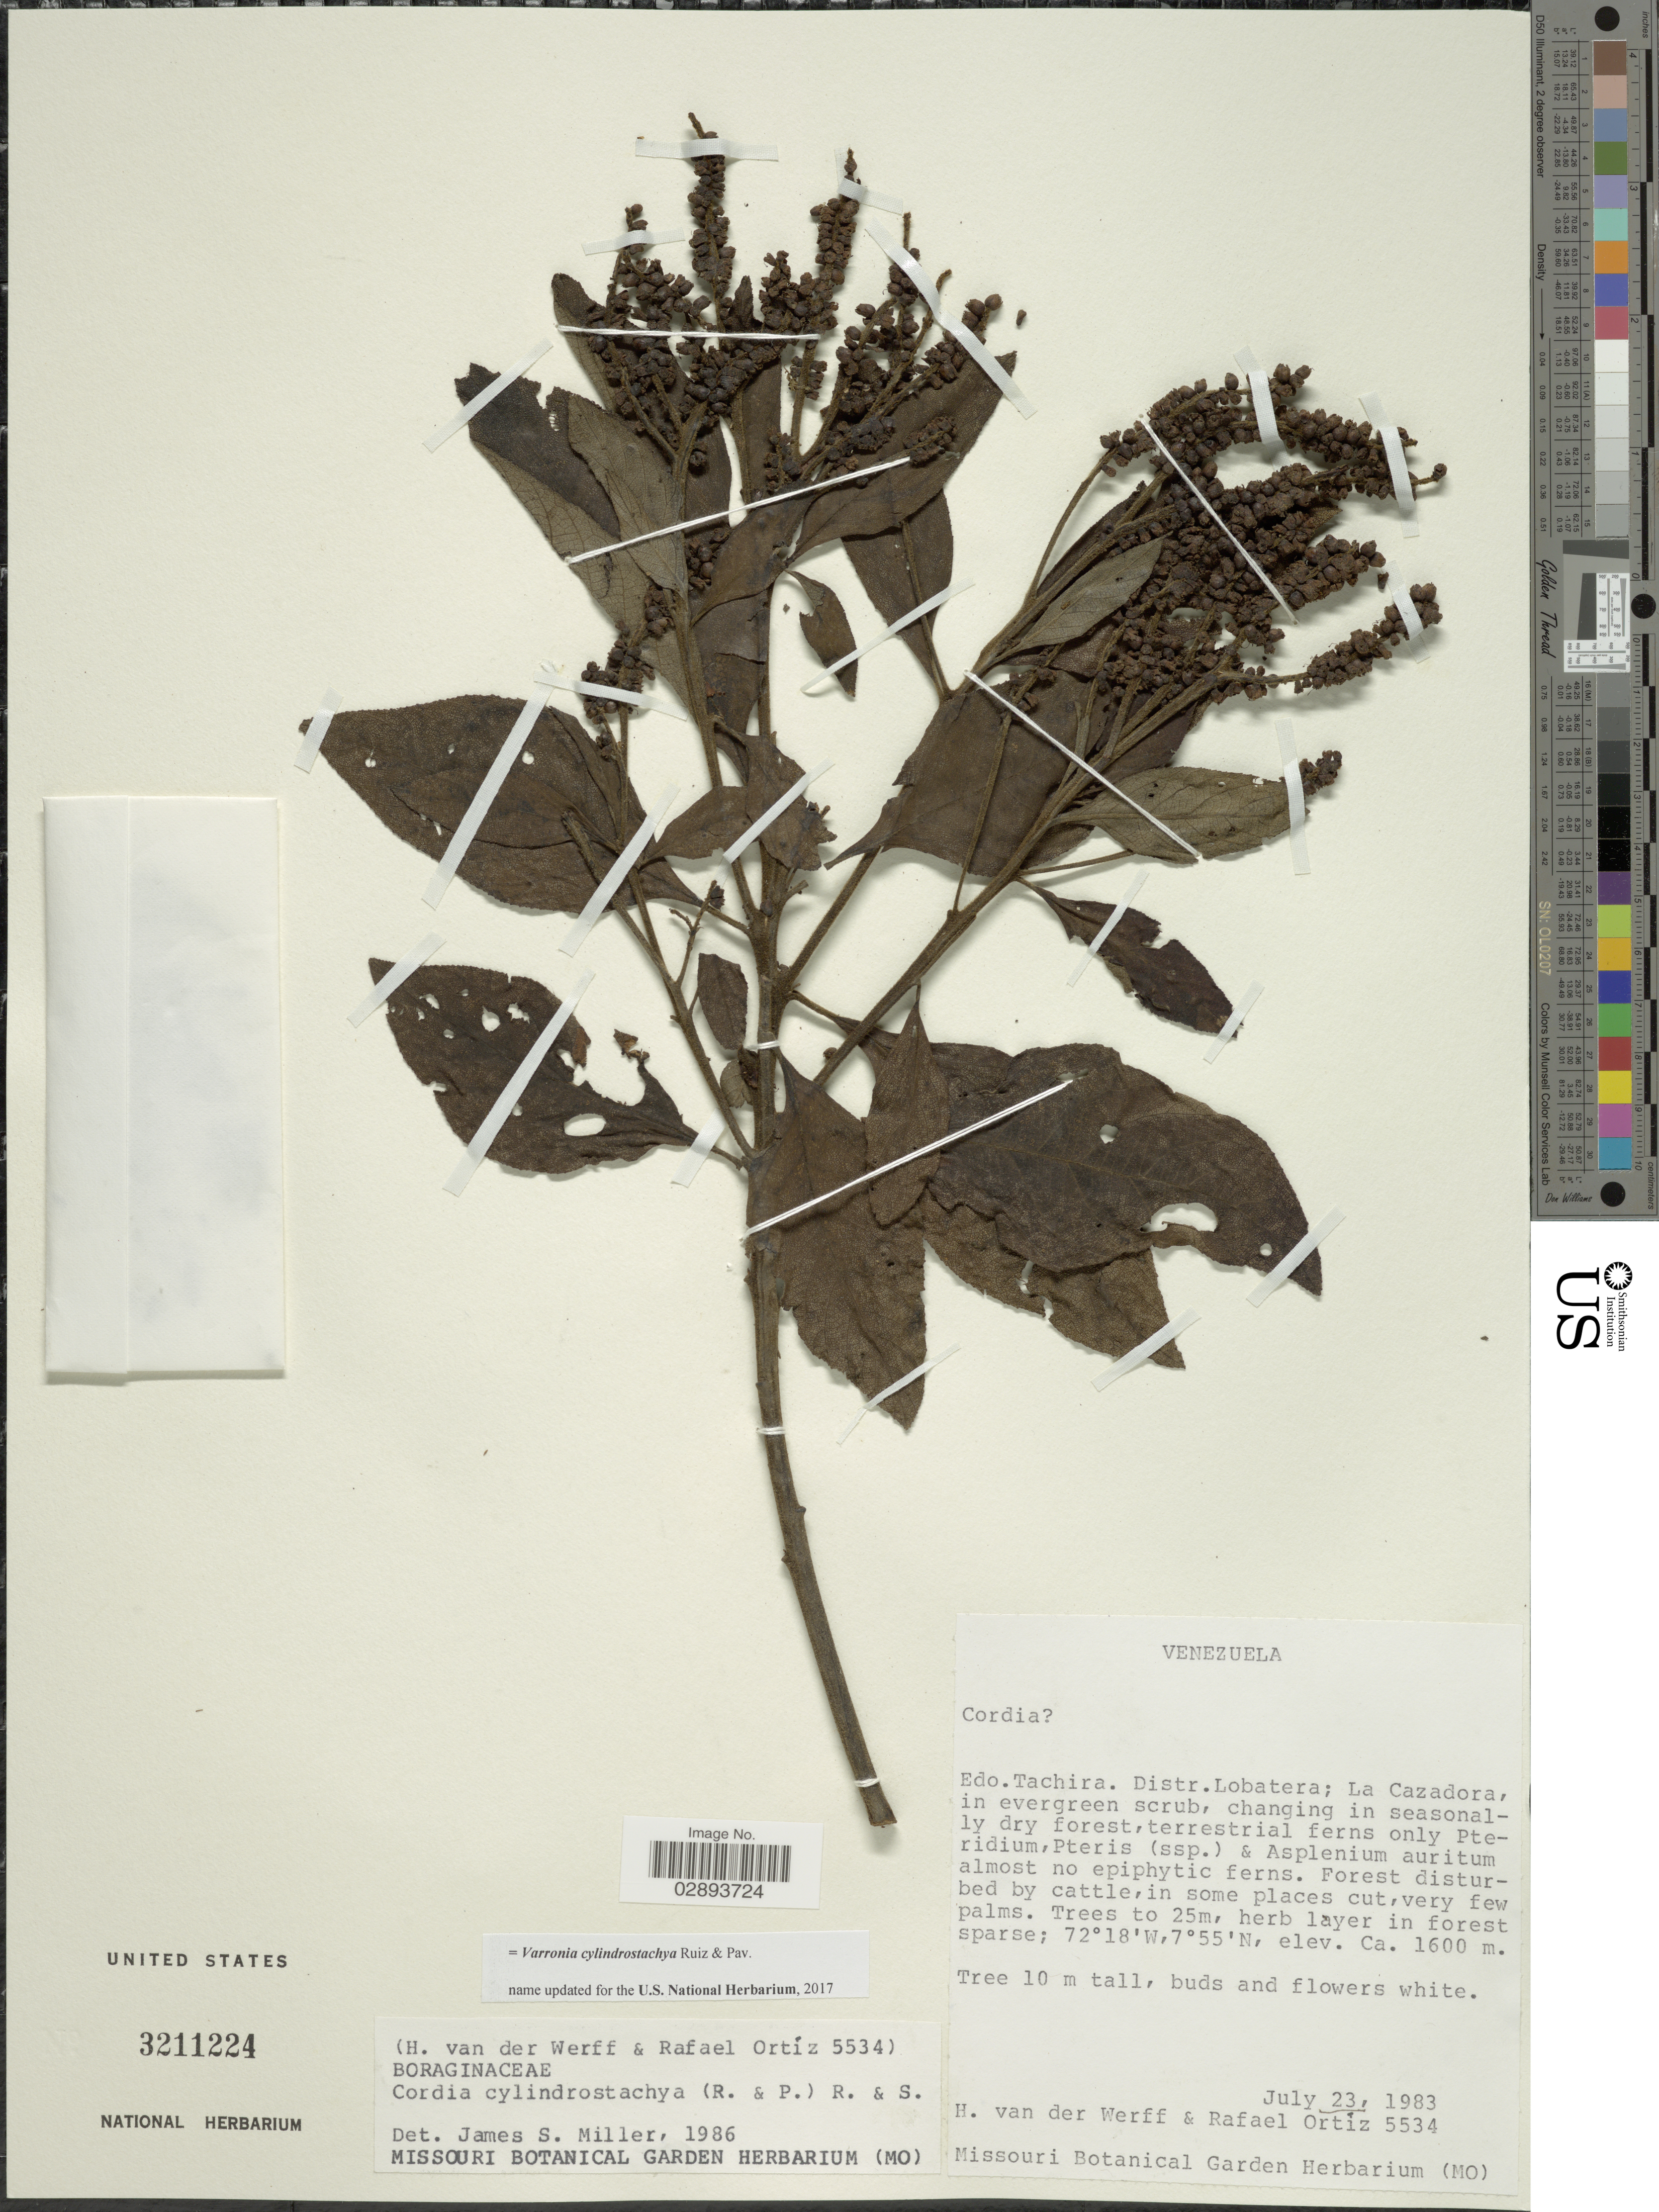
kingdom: Plantae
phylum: Tracheophyta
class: Magnoliopsida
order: Boraginales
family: Cordiaceae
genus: Varronia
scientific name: Varronia cylindrostachya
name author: Ruiz & Pav.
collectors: H. van der Werff & R. Ortiz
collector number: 5534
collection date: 1983-07-23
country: Venezuela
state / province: Tachira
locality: Distr. Lobatera, La Cazadora.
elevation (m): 1600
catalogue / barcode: US 3211224